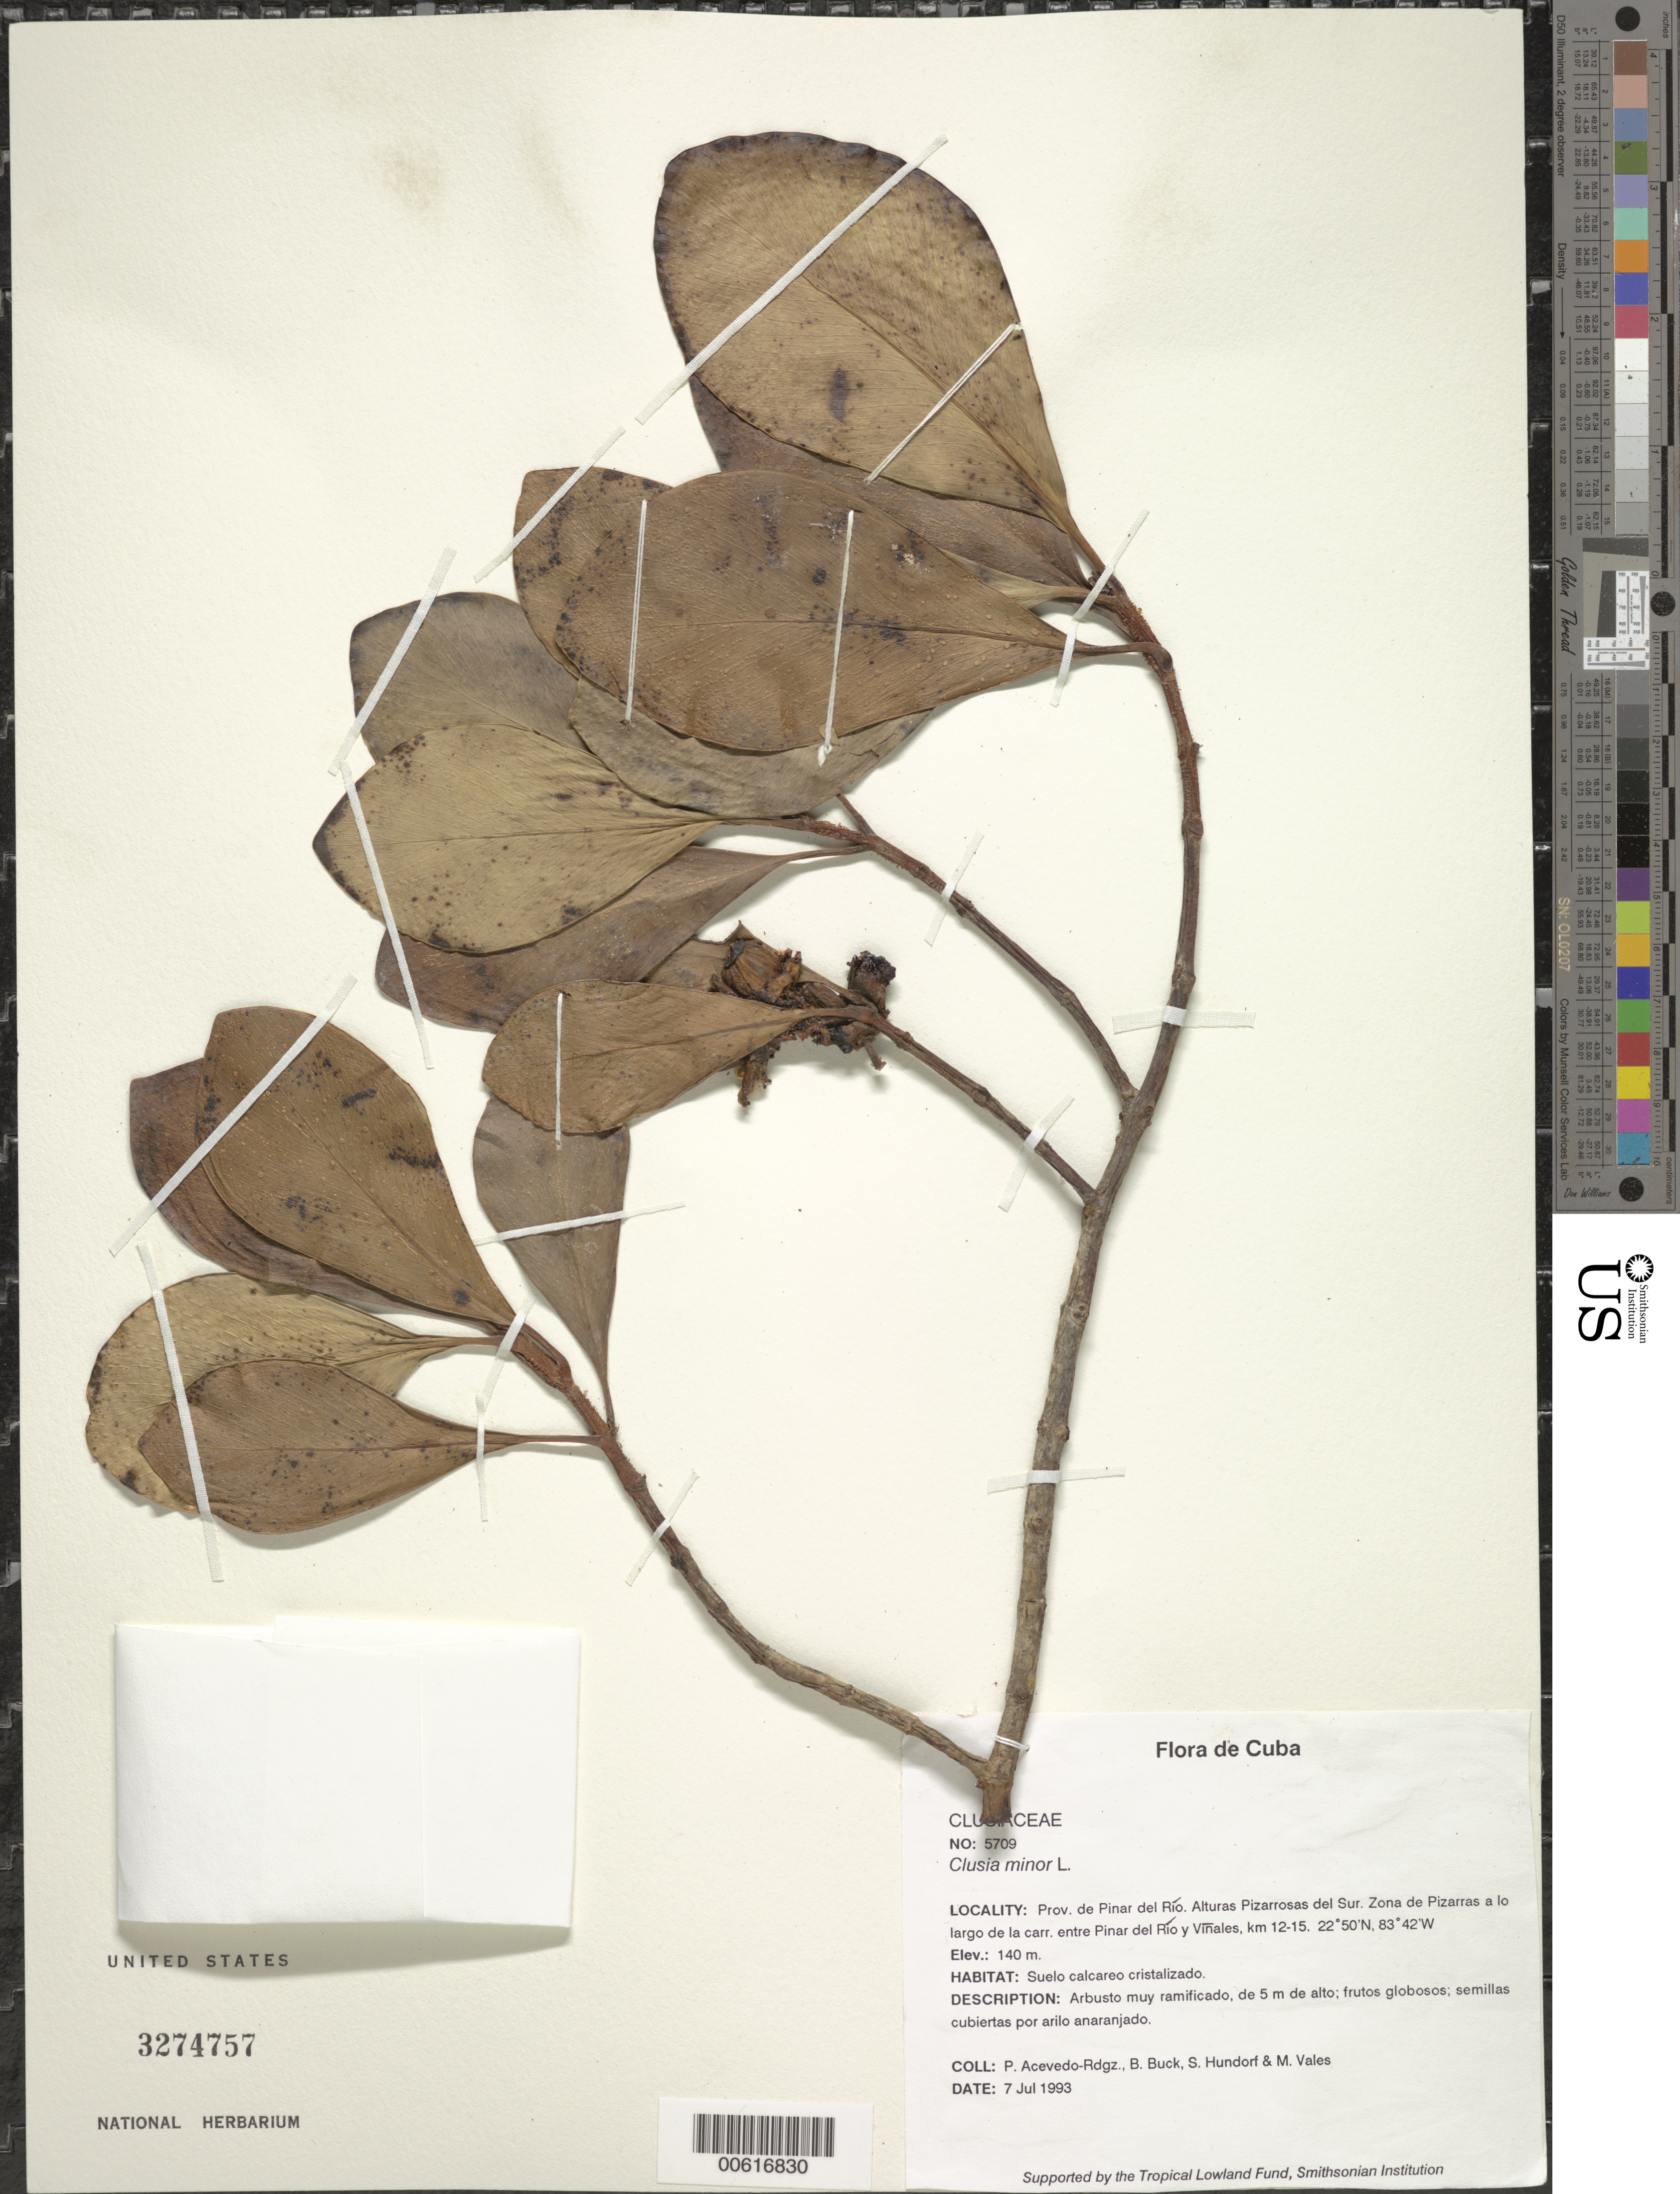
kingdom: Plantae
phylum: Tracheophyta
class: Magnoliopsida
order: Malpighiales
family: Clusiaceae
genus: Clusia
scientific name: Clusia minor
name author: L.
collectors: P. Acevedo-Rodr., B. Buck, S. Hundorf & M. Vales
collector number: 5709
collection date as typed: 07 Jul 1993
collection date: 1993-07-07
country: Cuba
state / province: Pinar del Rio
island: Cuba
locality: Prov de Pinar del Río Alturas Pizarrosas del Sur Zona de Pizarras a lo largo de la carr entre Pinar del Río y Viñales, km 12-15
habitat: Suelo calcareo cristalizado.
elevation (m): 140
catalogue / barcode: US 3274757